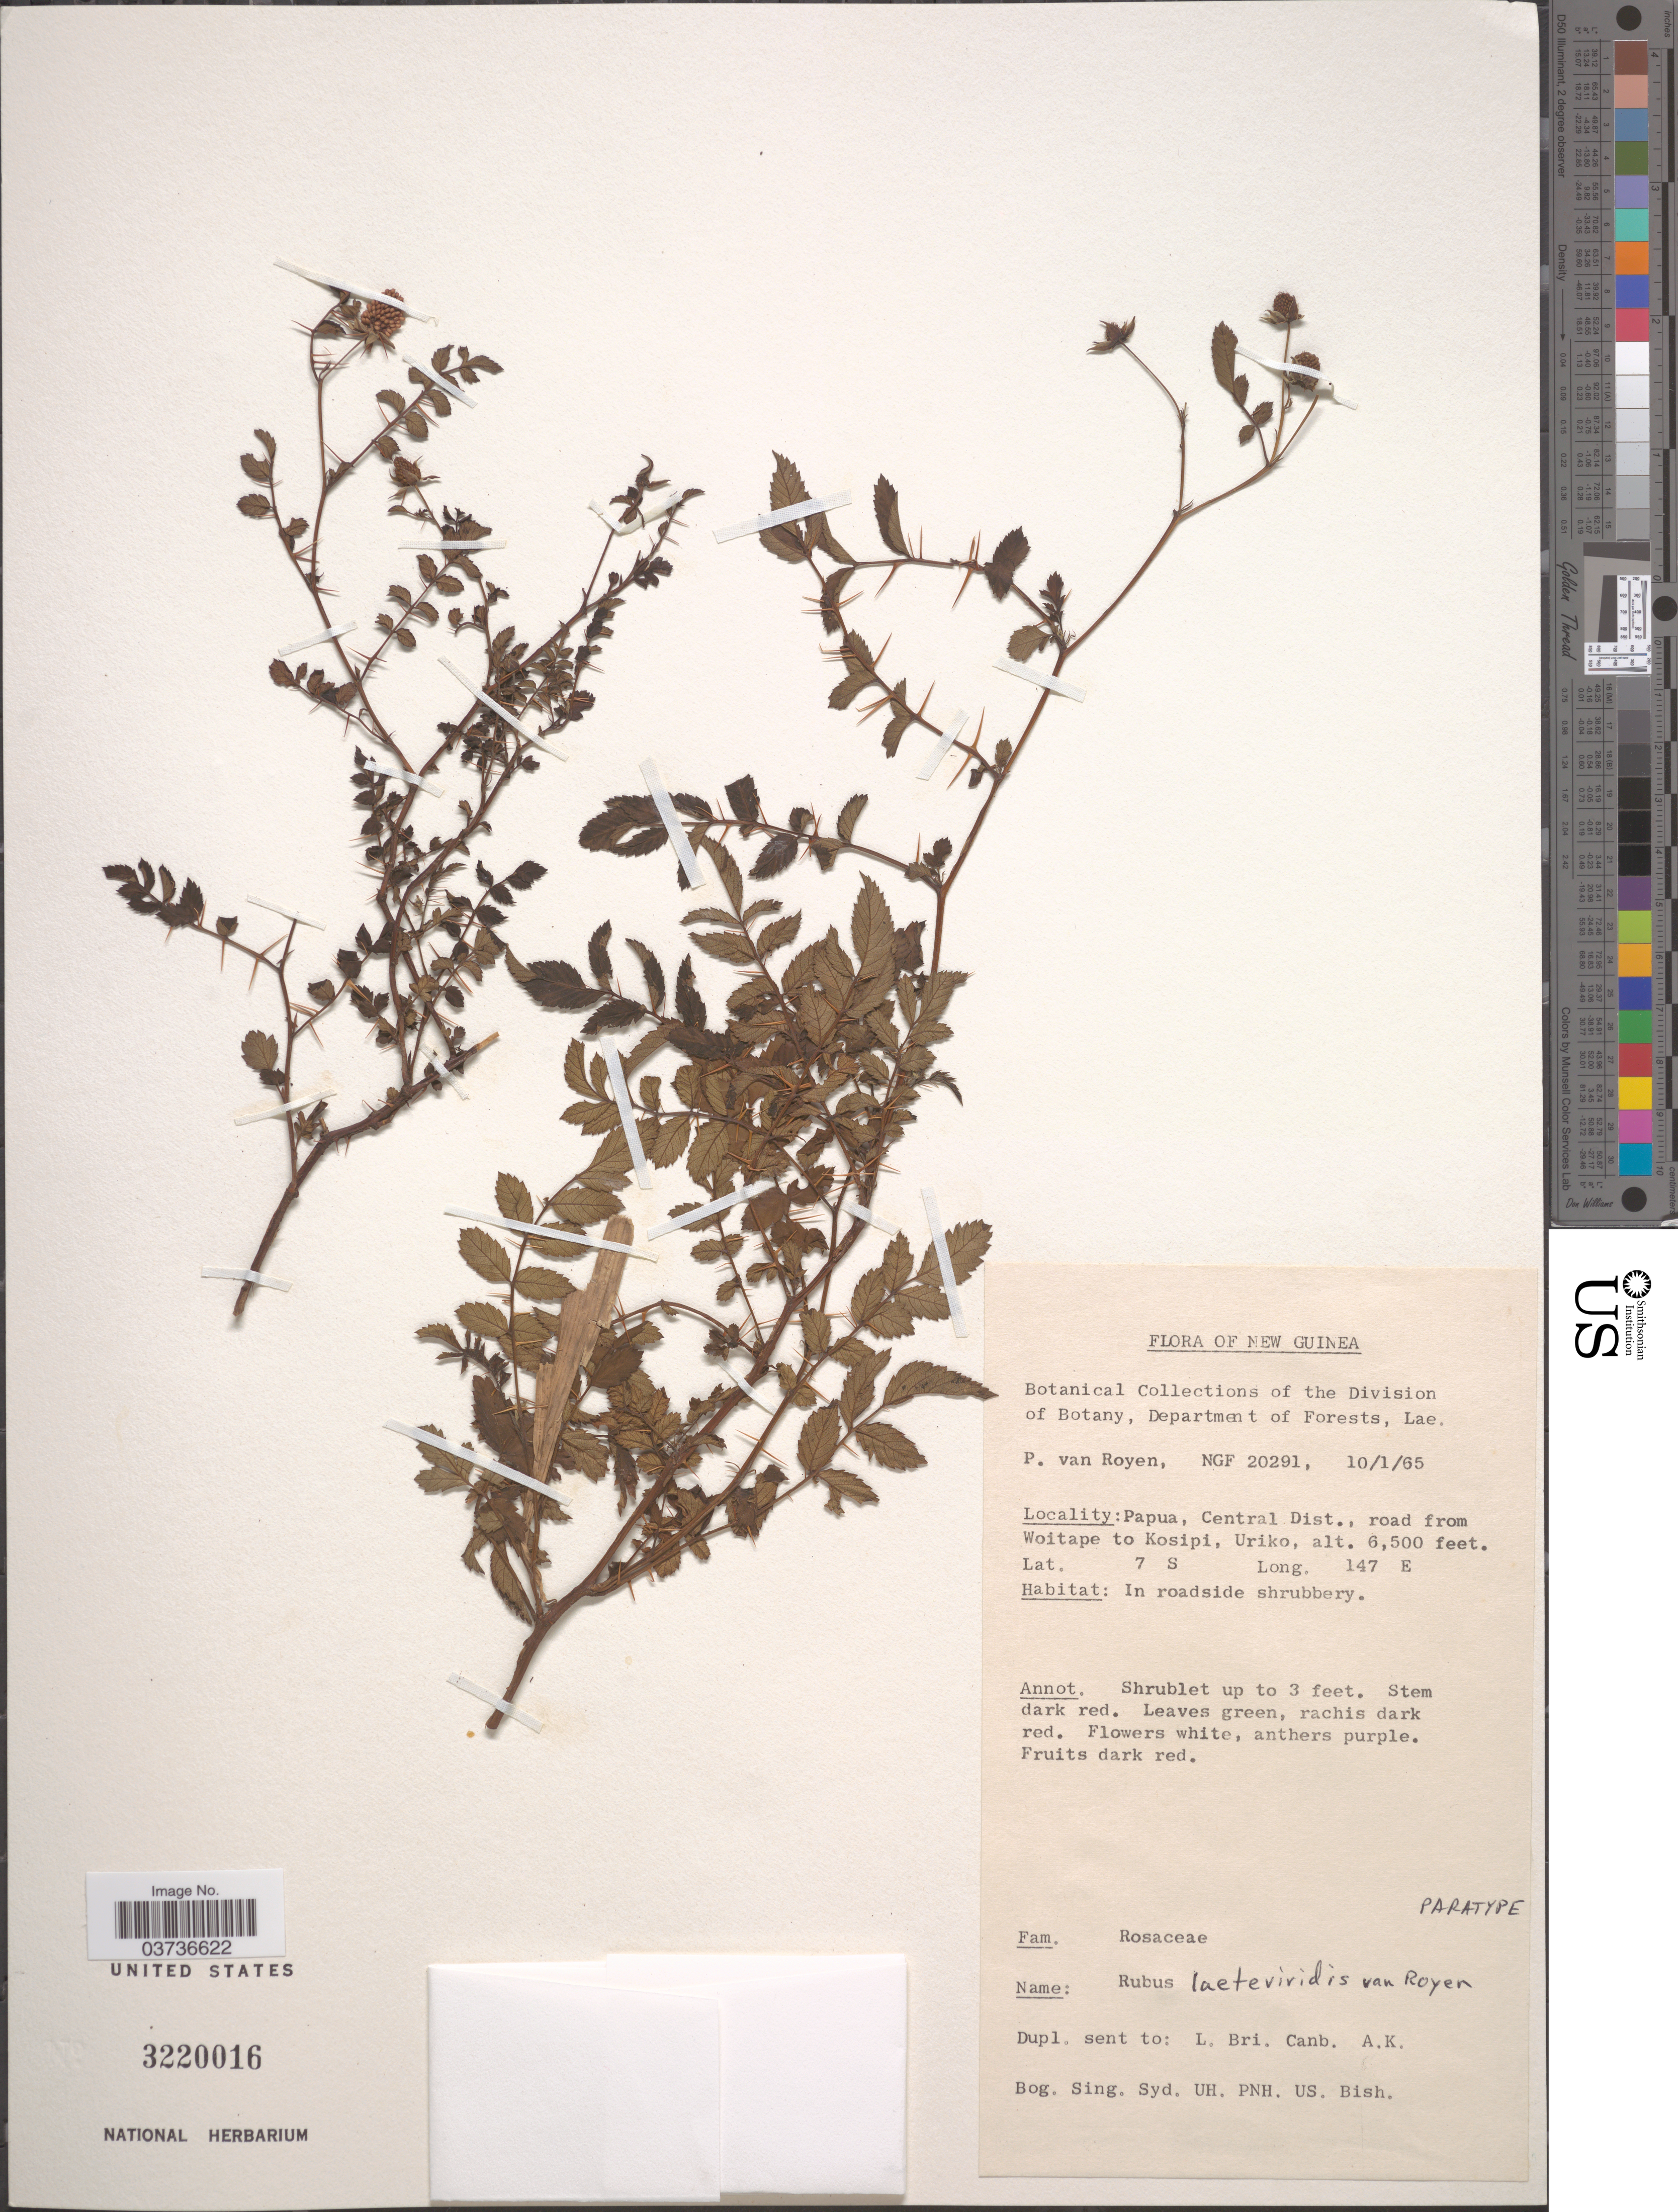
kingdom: Plantae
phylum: Tracheophyta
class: Magnoliopsida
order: Rosales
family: Rosaceae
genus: Rubus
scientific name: Rubus laeteviridis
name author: P. Royen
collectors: P. van Royen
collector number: NGF 20291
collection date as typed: Transcribed d/m/y: 10/1/65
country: Papua New Guinea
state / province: Central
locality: New Guinea. Papua, Central Dist., road from Woitape to Kosipi, Uriko.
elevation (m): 1981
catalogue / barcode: US 3220016